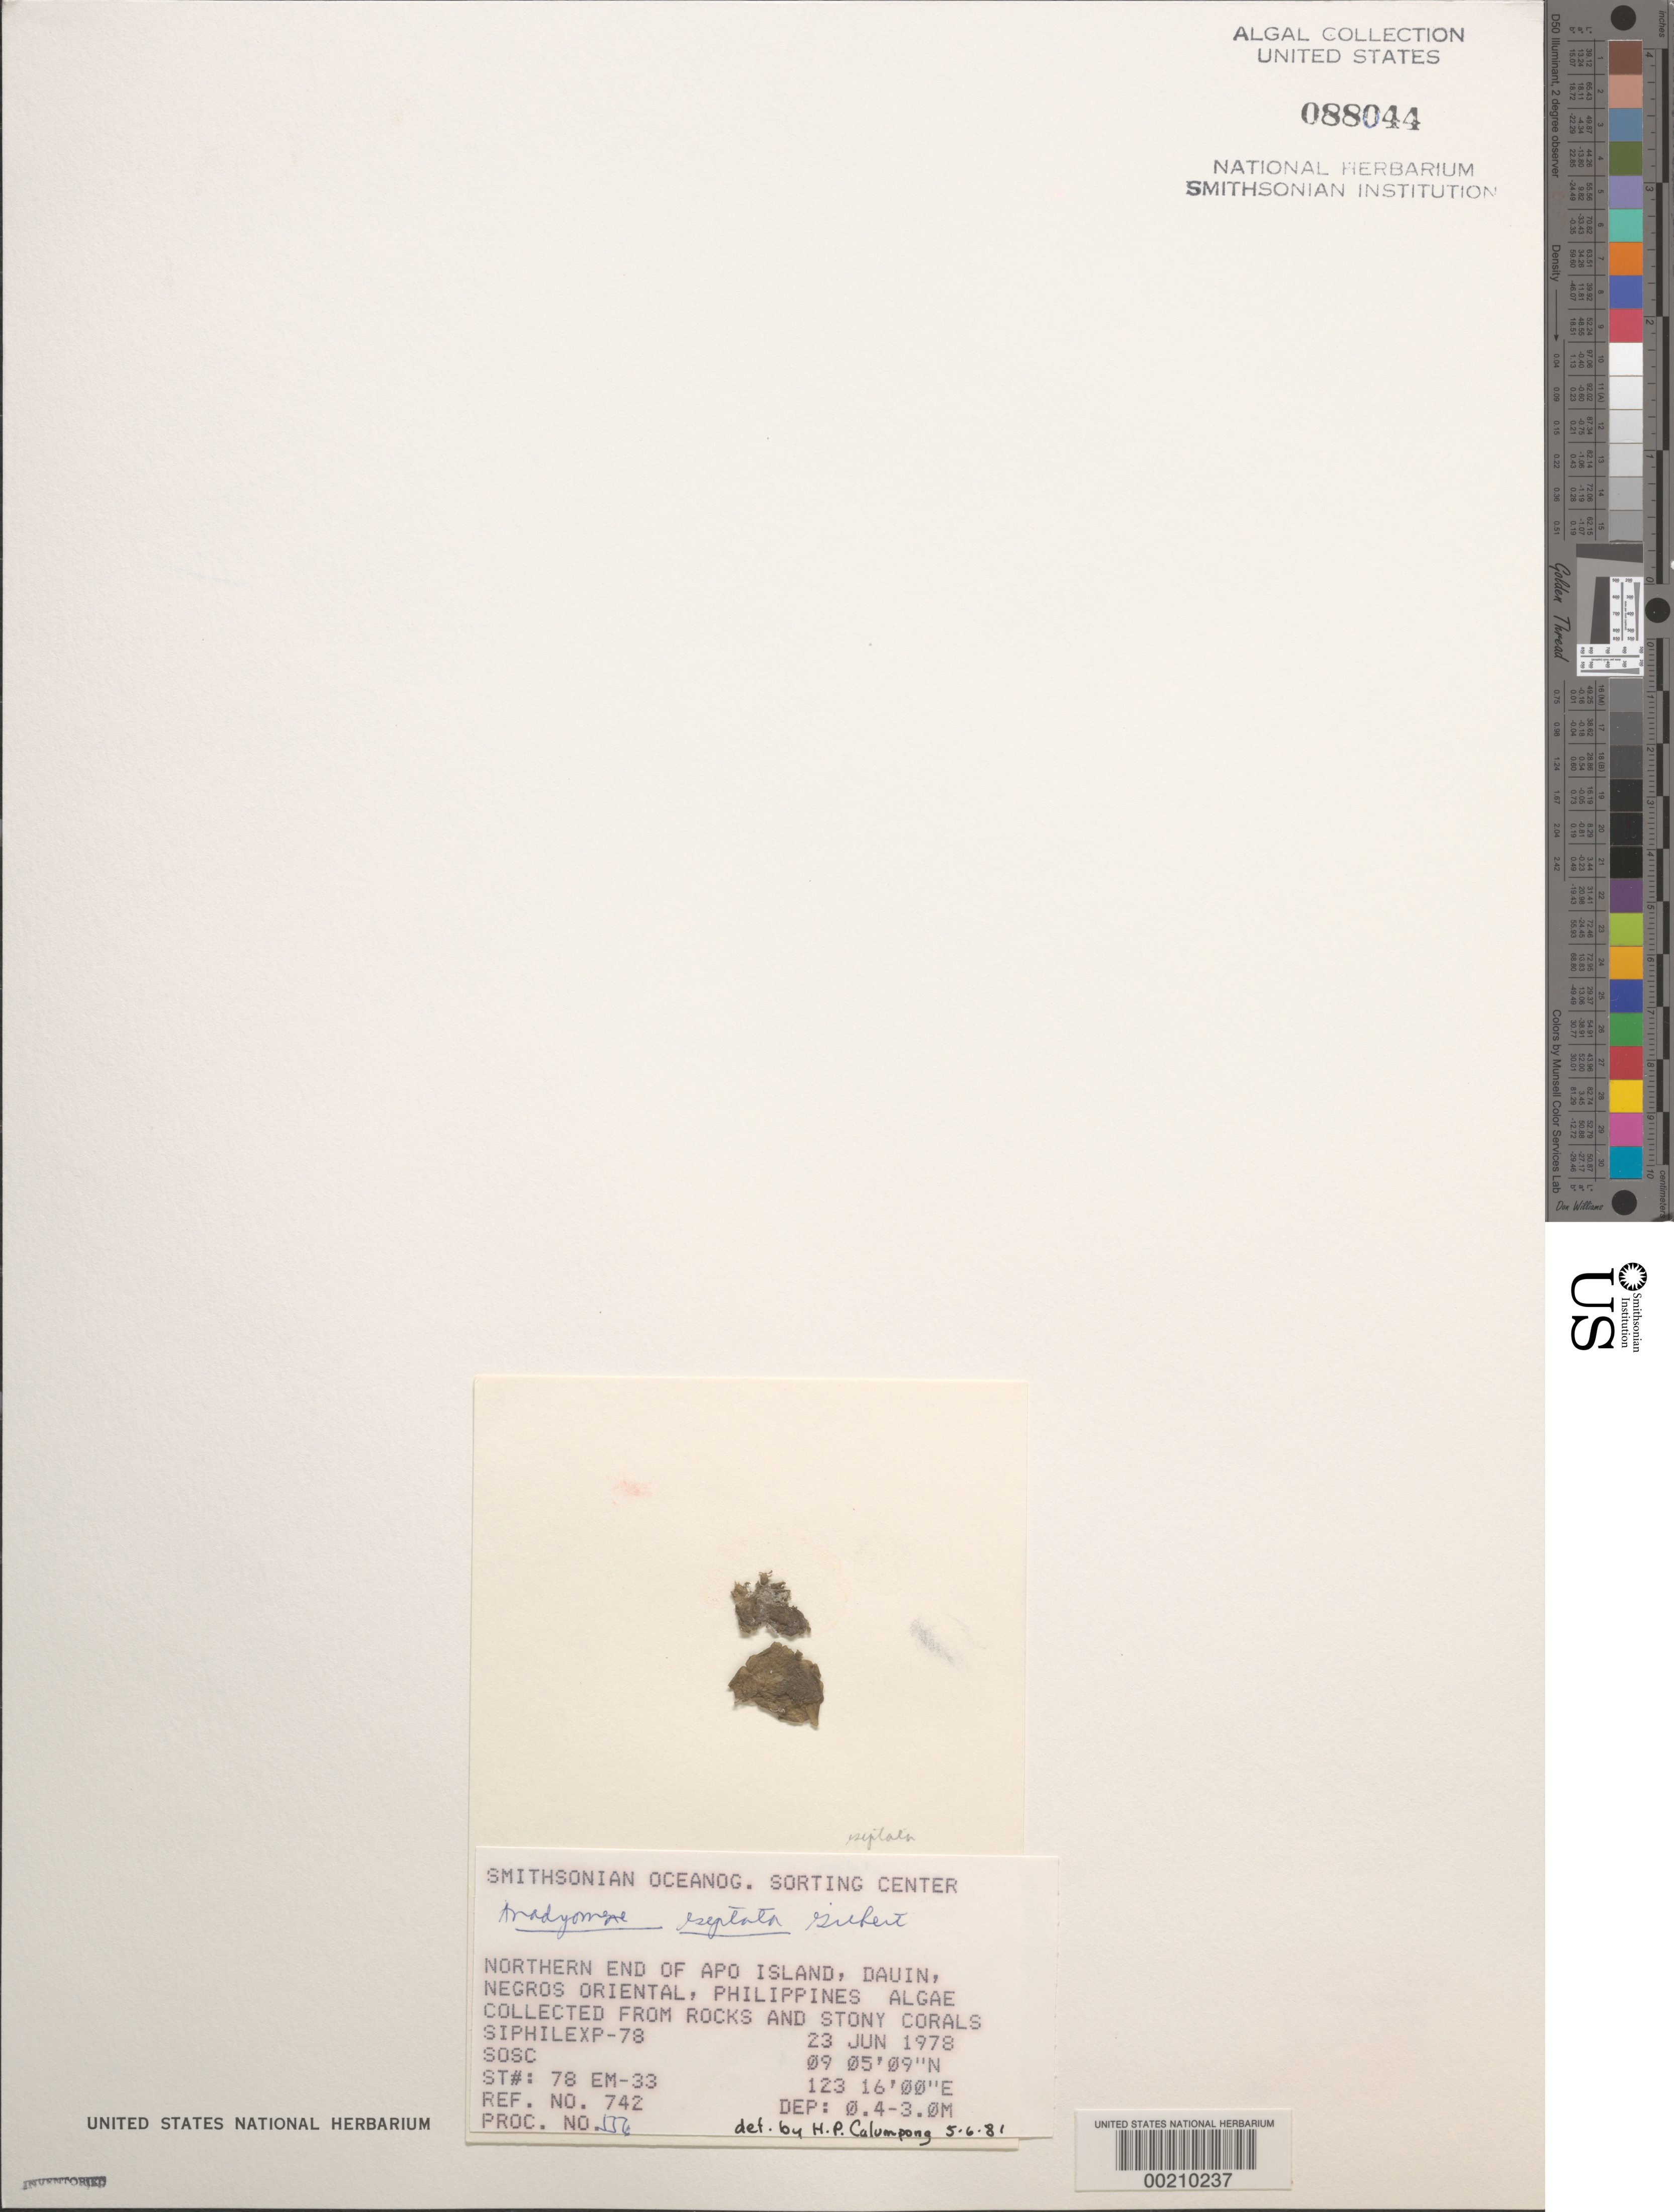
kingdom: Plantae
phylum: Chlorophyta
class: Ulvophyceae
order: Cladophorales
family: Anadyomenaceae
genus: Anadyomene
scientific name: Anadyomene eseptata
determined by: Calumpong, H. P.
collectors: SOSC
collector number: Station 78 Em-33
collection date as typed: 23 Jun 1978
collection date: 1978-06-23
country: Philippines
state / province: Central Visayas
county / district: Negros Oriental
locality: Apo island, dauin, negros oriental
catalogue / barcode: US 88044